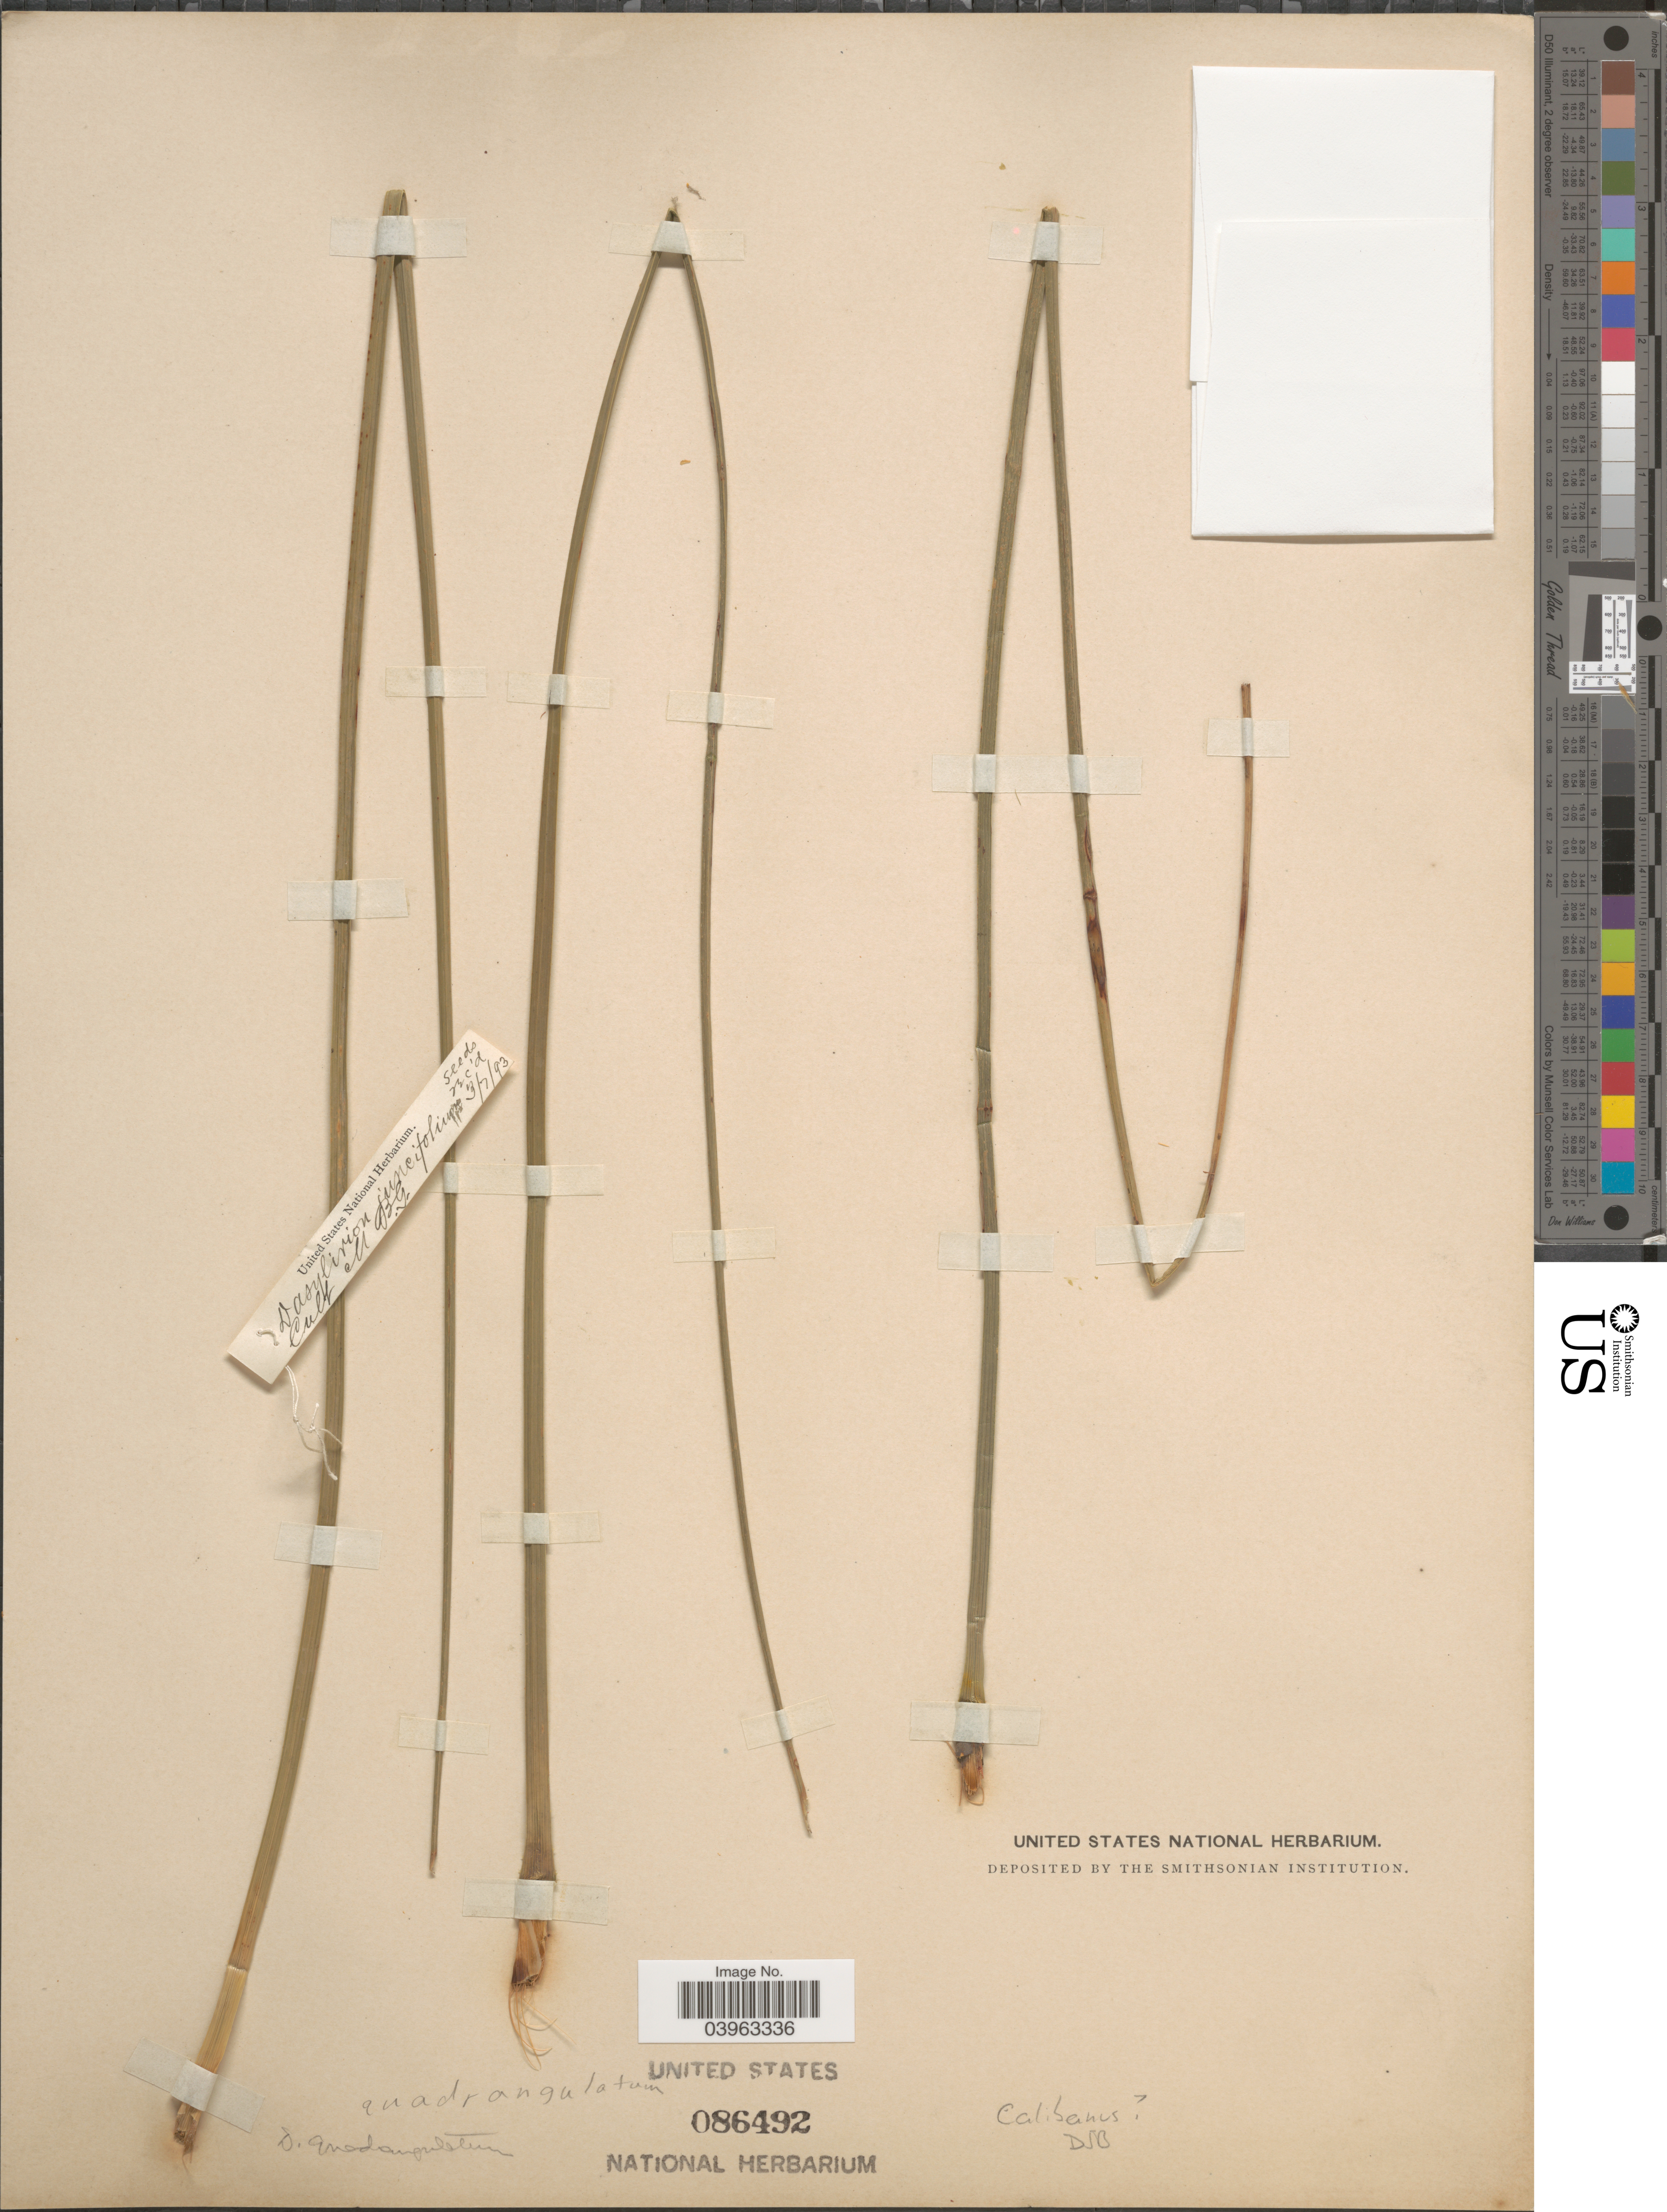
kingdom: Plantae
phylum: Tracheophyta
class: Liliopsida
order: Asparagales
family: Asparagaceae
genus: Dasylirion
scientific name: Dasylirion juncifolium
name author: Rehnelt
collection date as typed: Transcribed d/m/y: 3/7/93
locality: M. B. G.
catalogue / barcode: US 86492